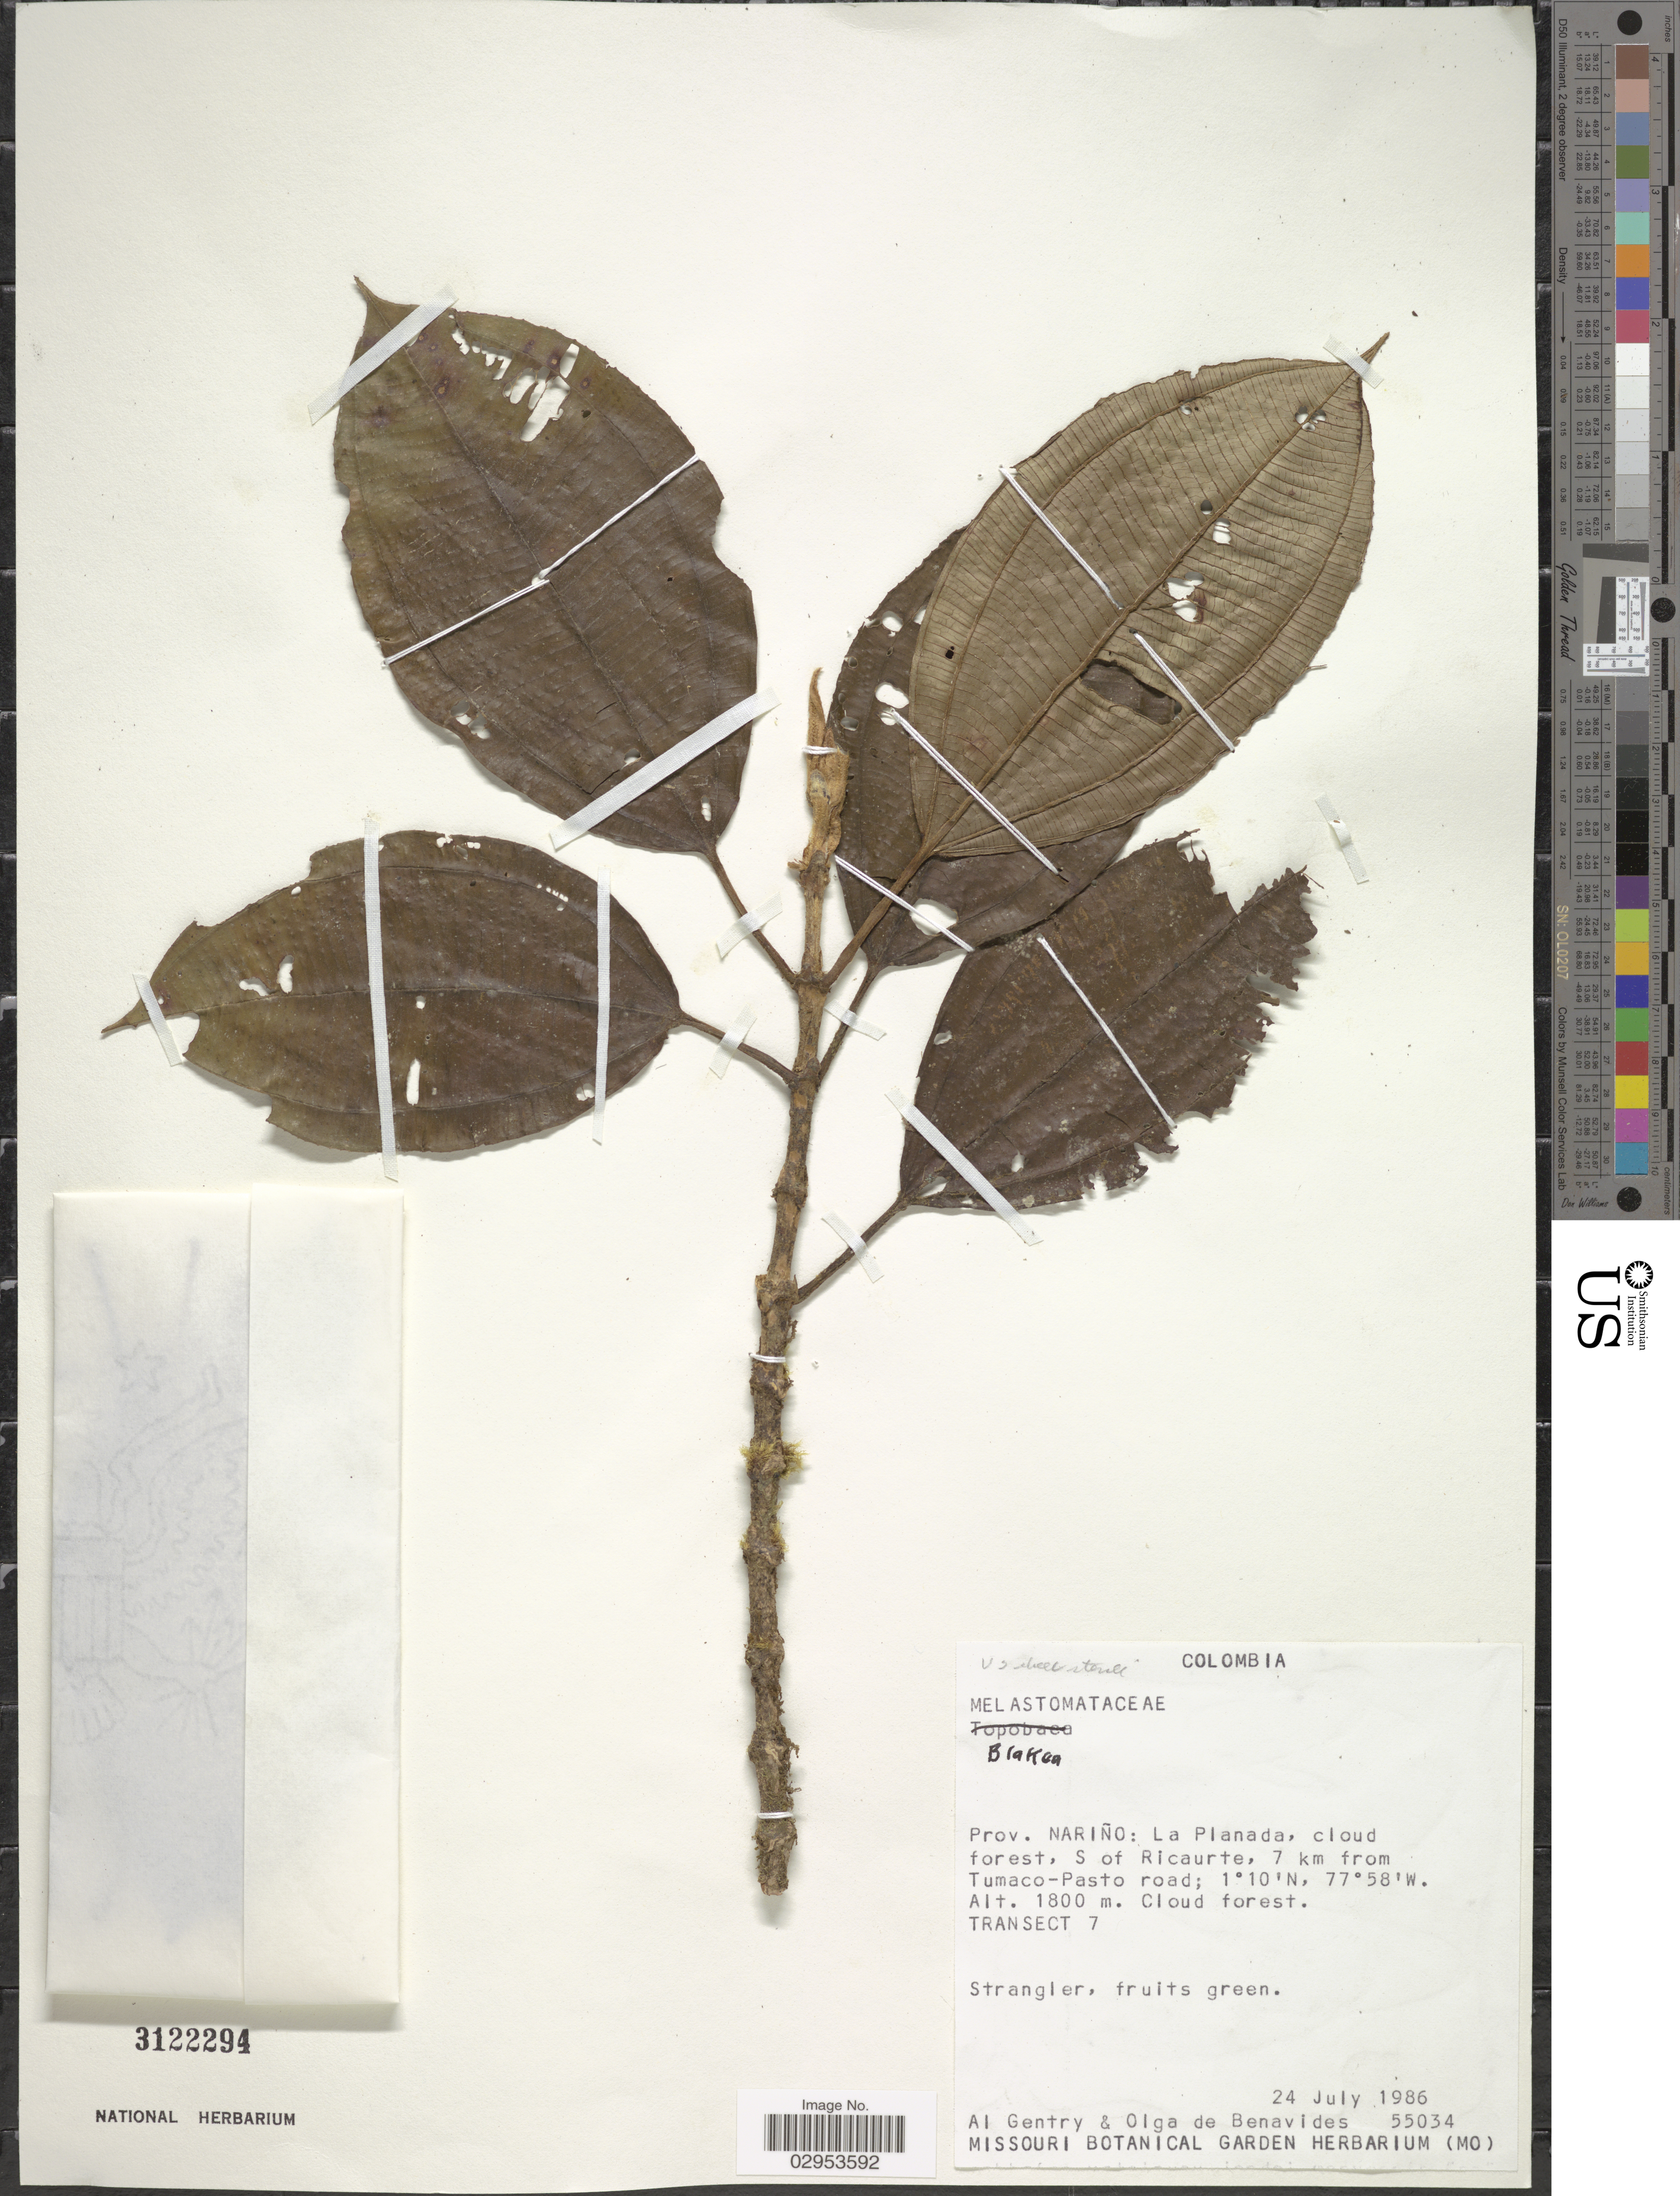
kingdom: Plantae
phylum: Tracheophyta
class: Magnoliopsida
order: Myrtales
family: Melastomataceae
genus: Blakea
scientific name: Blakea sp.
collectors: A. H. Gentry & Olga S. de Benavides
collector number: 55034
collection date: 1986-07-24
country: Colombia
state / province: Nariño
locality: La Planada, cloud forest, S of Ricaurte, 7 km from Tumaco-Pasto road. Transect 7.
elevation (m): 1800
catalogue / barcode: US 3122294